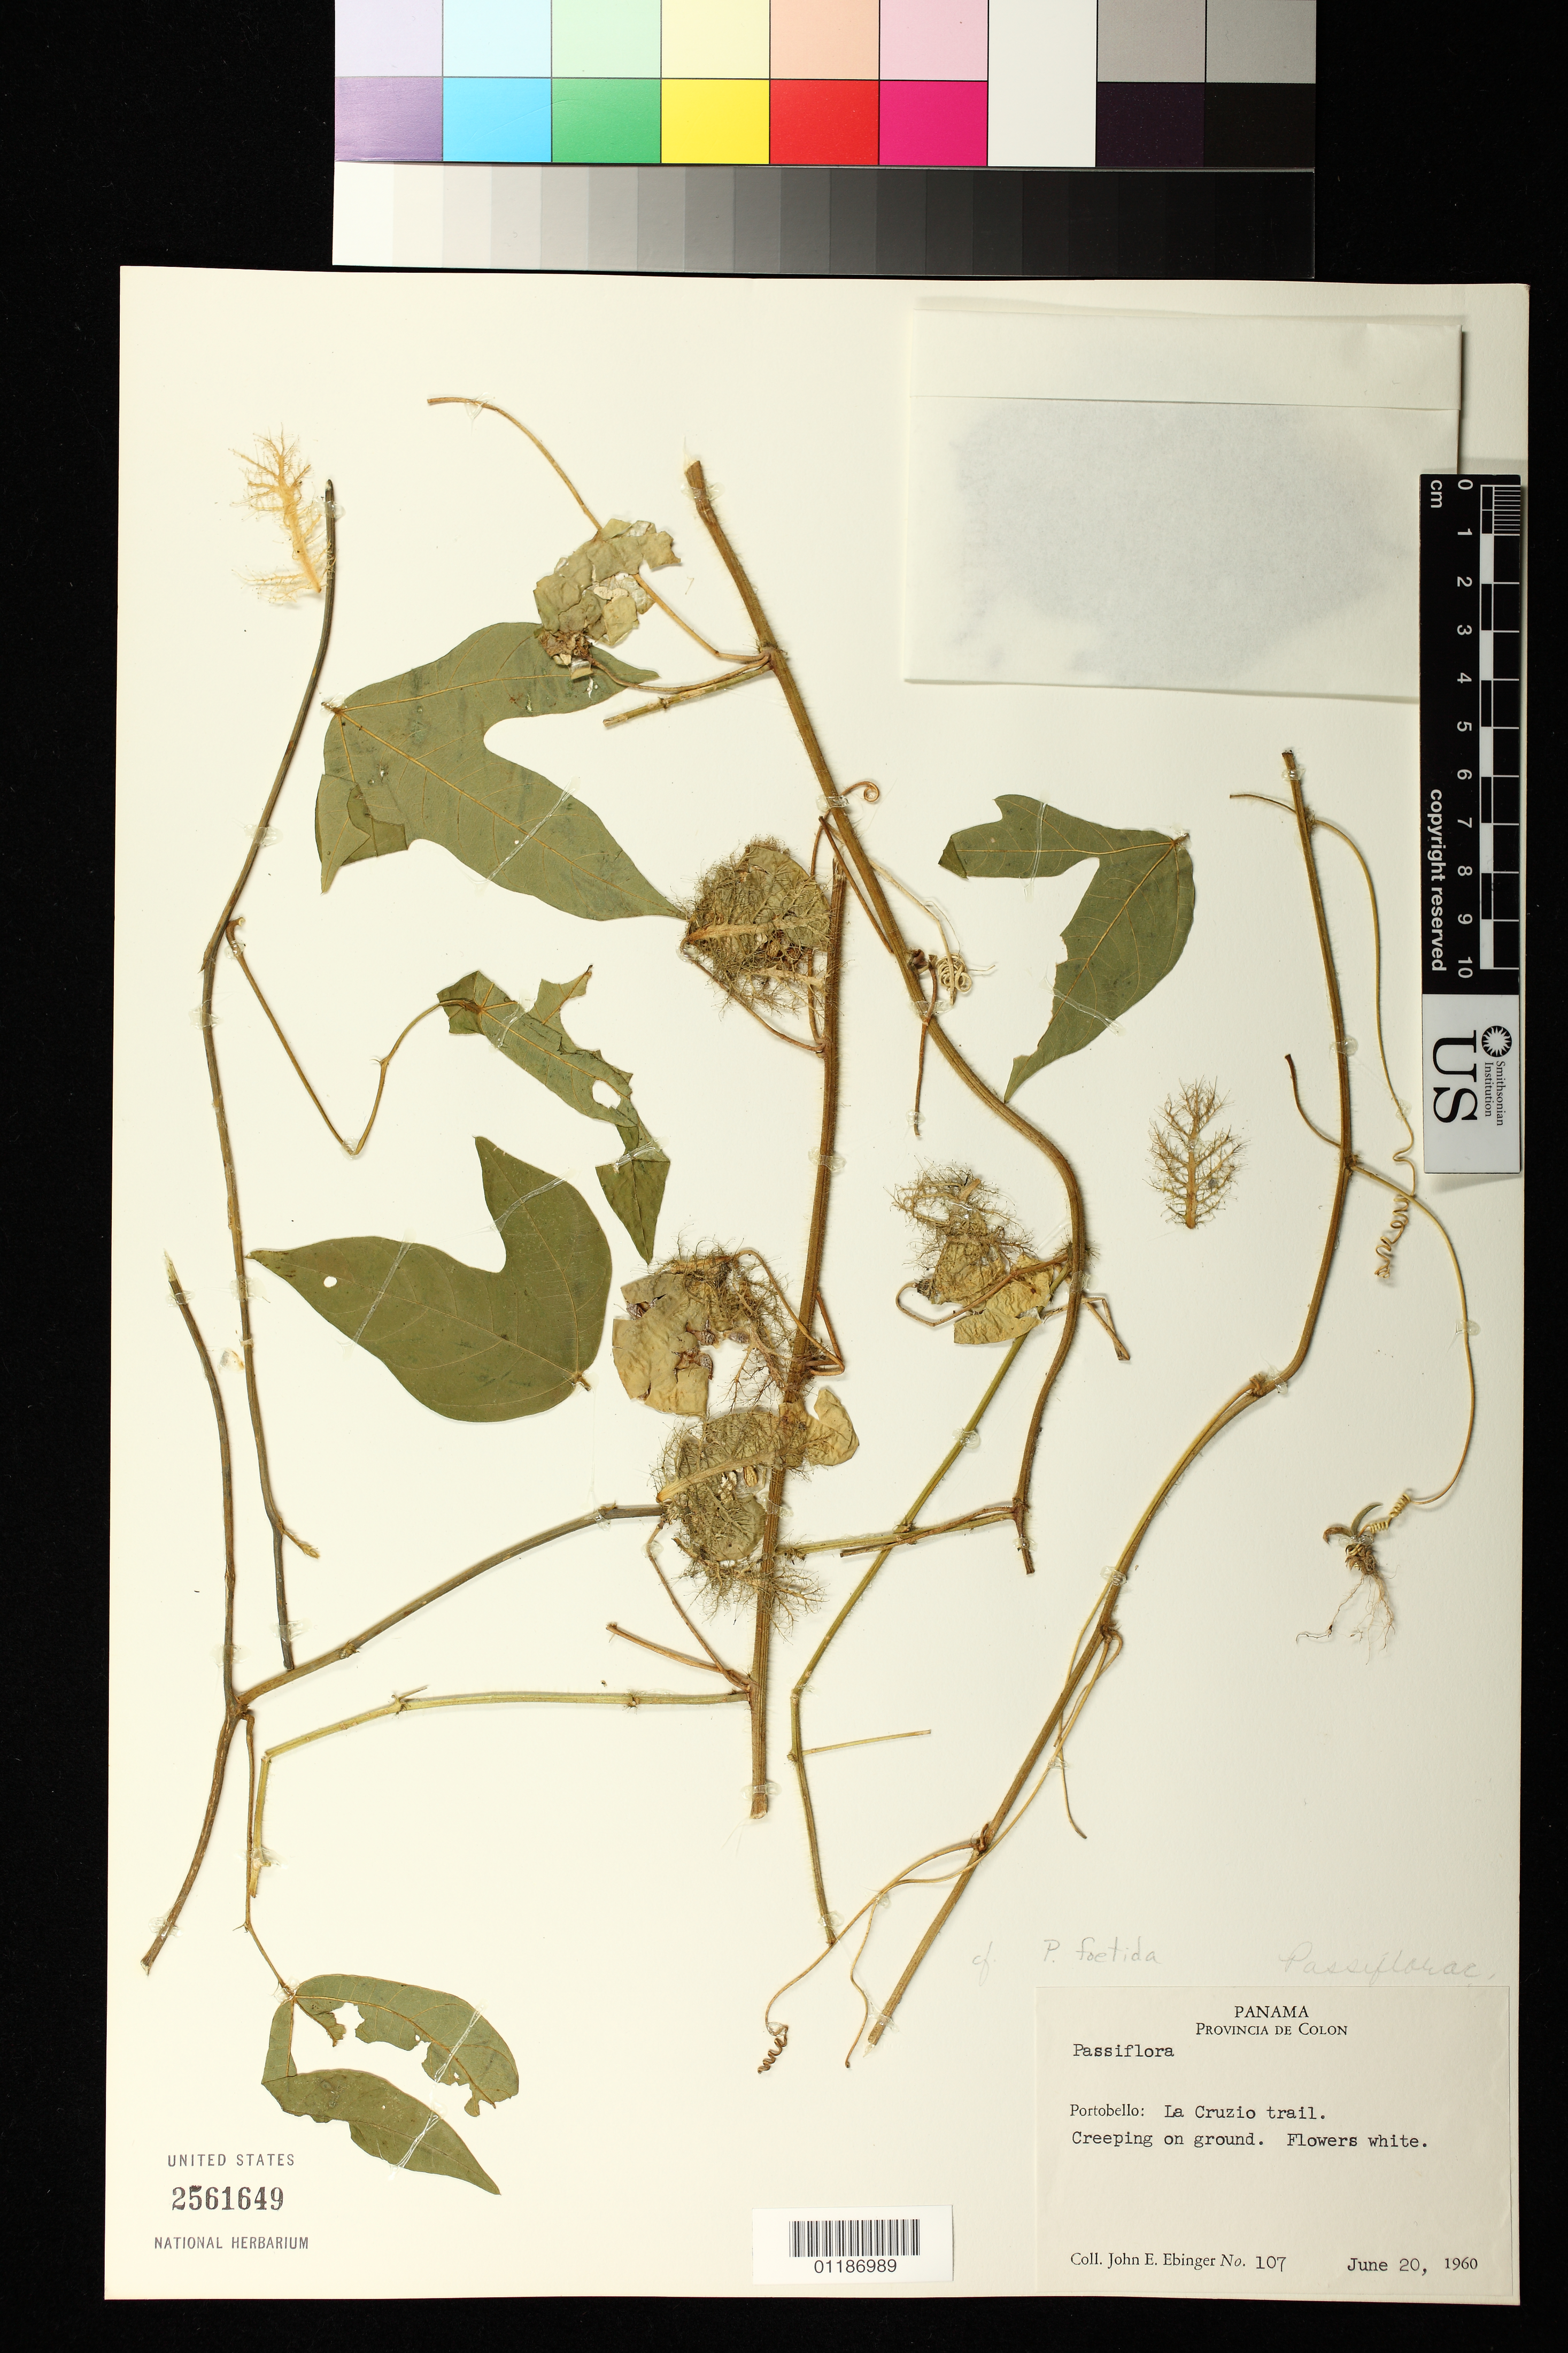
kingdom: Plantae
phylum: Tracheophyta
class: Magnoliopsida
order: Malpighiales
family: Passifloraceae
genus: Passiflora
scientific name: Passiflora foetida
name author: L.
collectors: J. Ebinger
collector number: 107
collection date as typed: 20 Jun 1960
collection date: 1960-06-20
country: Panama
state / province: Colón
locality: Portobello: La Cruzio Trail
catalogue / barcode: US 2561649